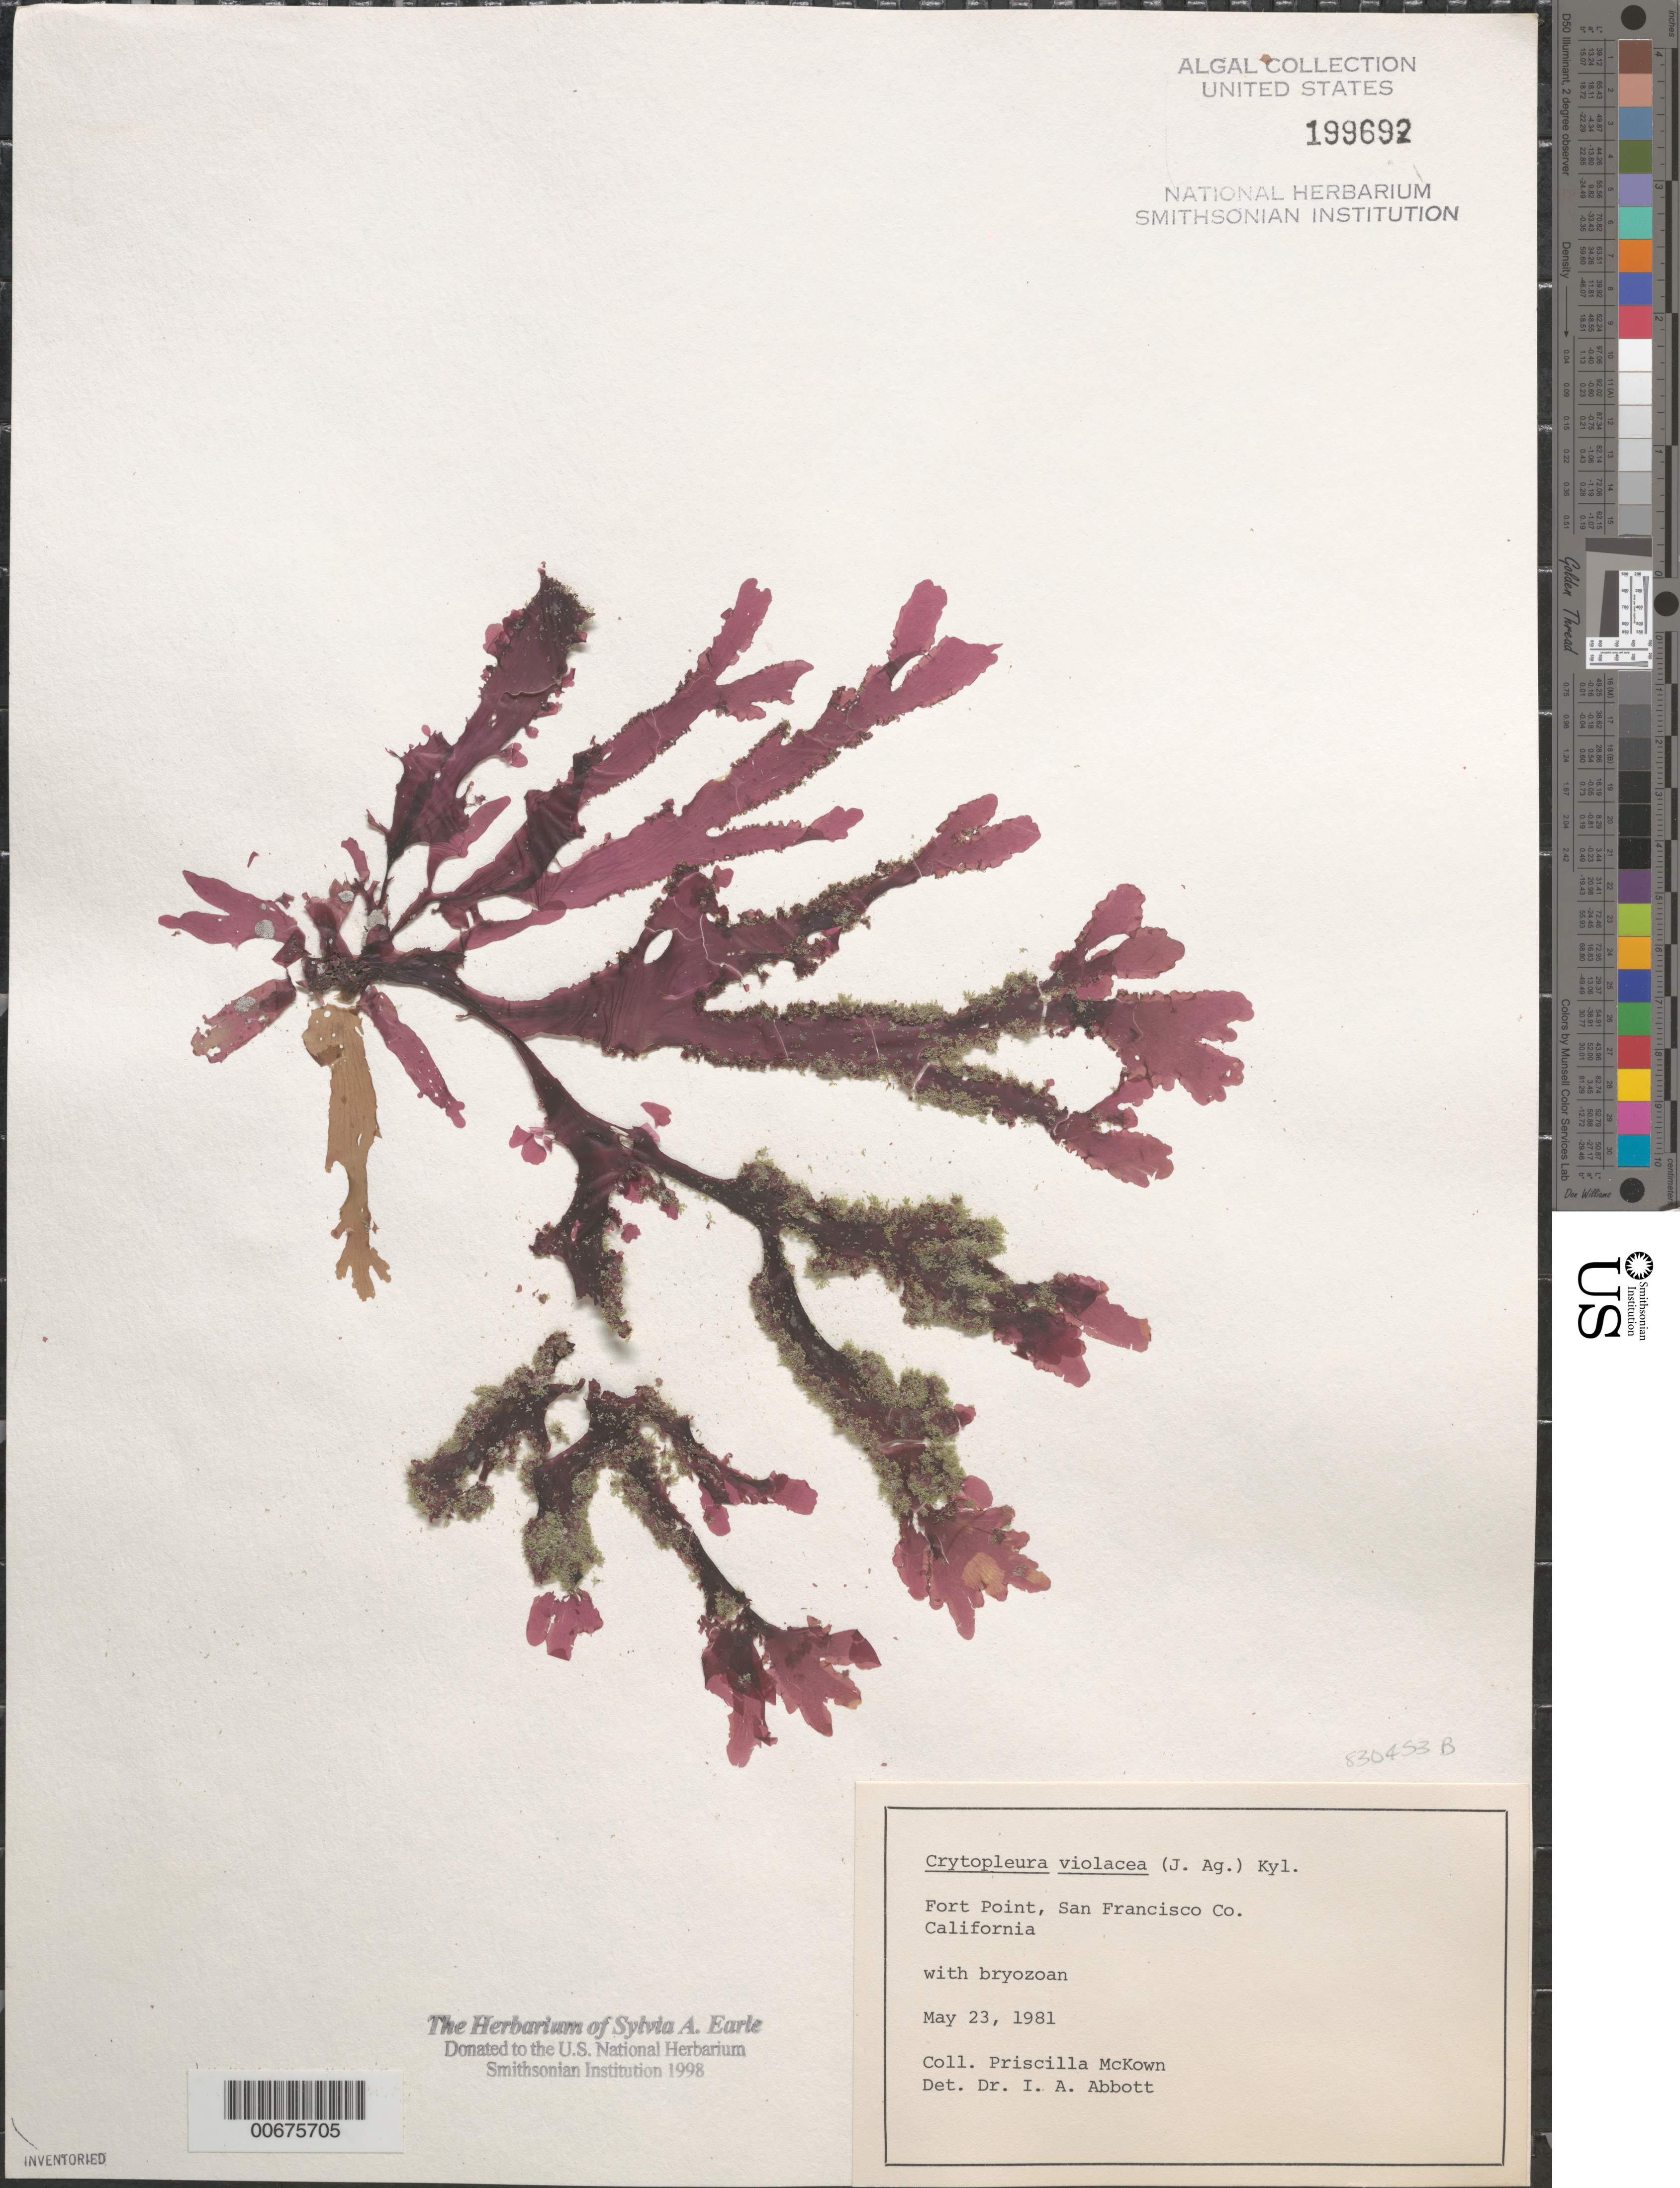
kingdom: Plantae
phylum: Rhodophyta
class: Florideophyceae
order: Ceramiales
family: Delesseriaceae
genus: Cryptopleura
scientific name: Cryptopleura violacea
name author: (J. Ag.) Kylin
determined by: Abbott, Isabella A.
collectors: P. McKown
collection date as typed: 23 May 1981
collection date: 1981-05-23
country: United States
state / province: California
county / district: San Francisco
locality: San Francisco, Fort Point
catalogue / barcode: US 199692